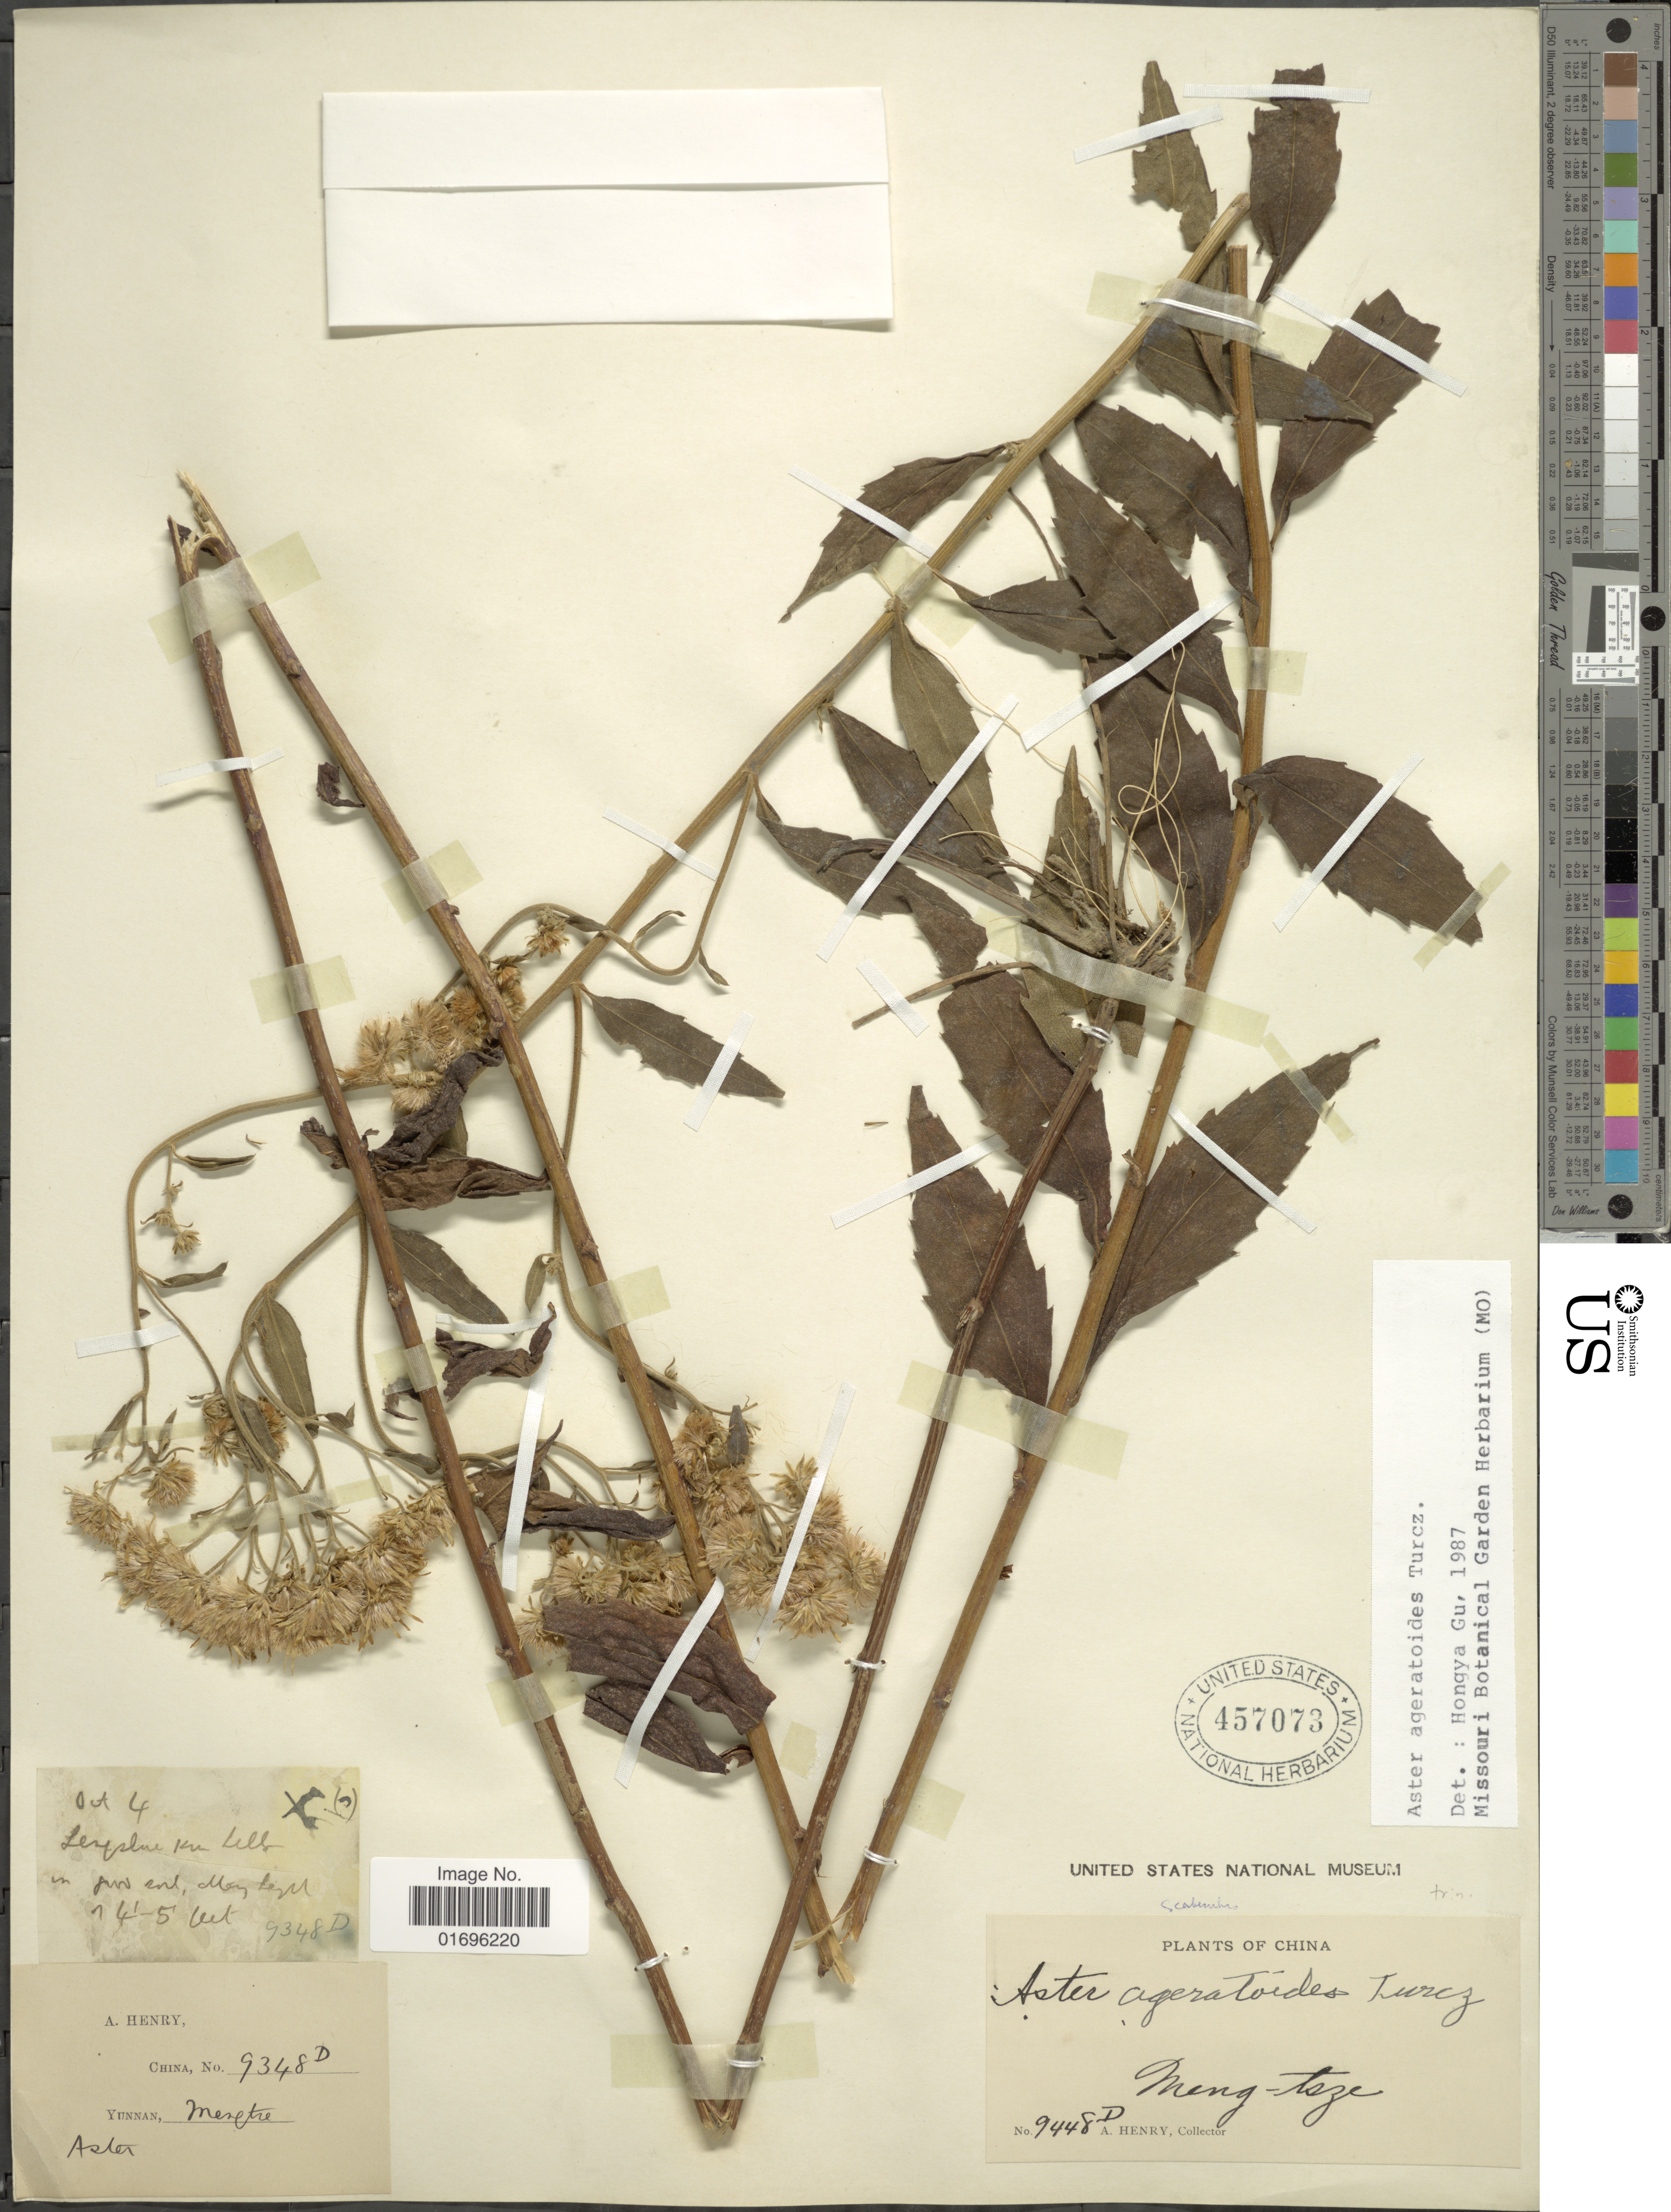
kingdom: Plantae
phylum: Tracheophyta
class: Magnoliopsida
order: Asterales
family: Asteraceae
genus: Aster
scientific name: Aster ageratoides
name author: Turcz.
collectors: A. Henry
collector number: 9448 D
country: China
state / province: Yunnan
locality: Yunnan, Mengtsze.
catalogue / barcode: US 457073